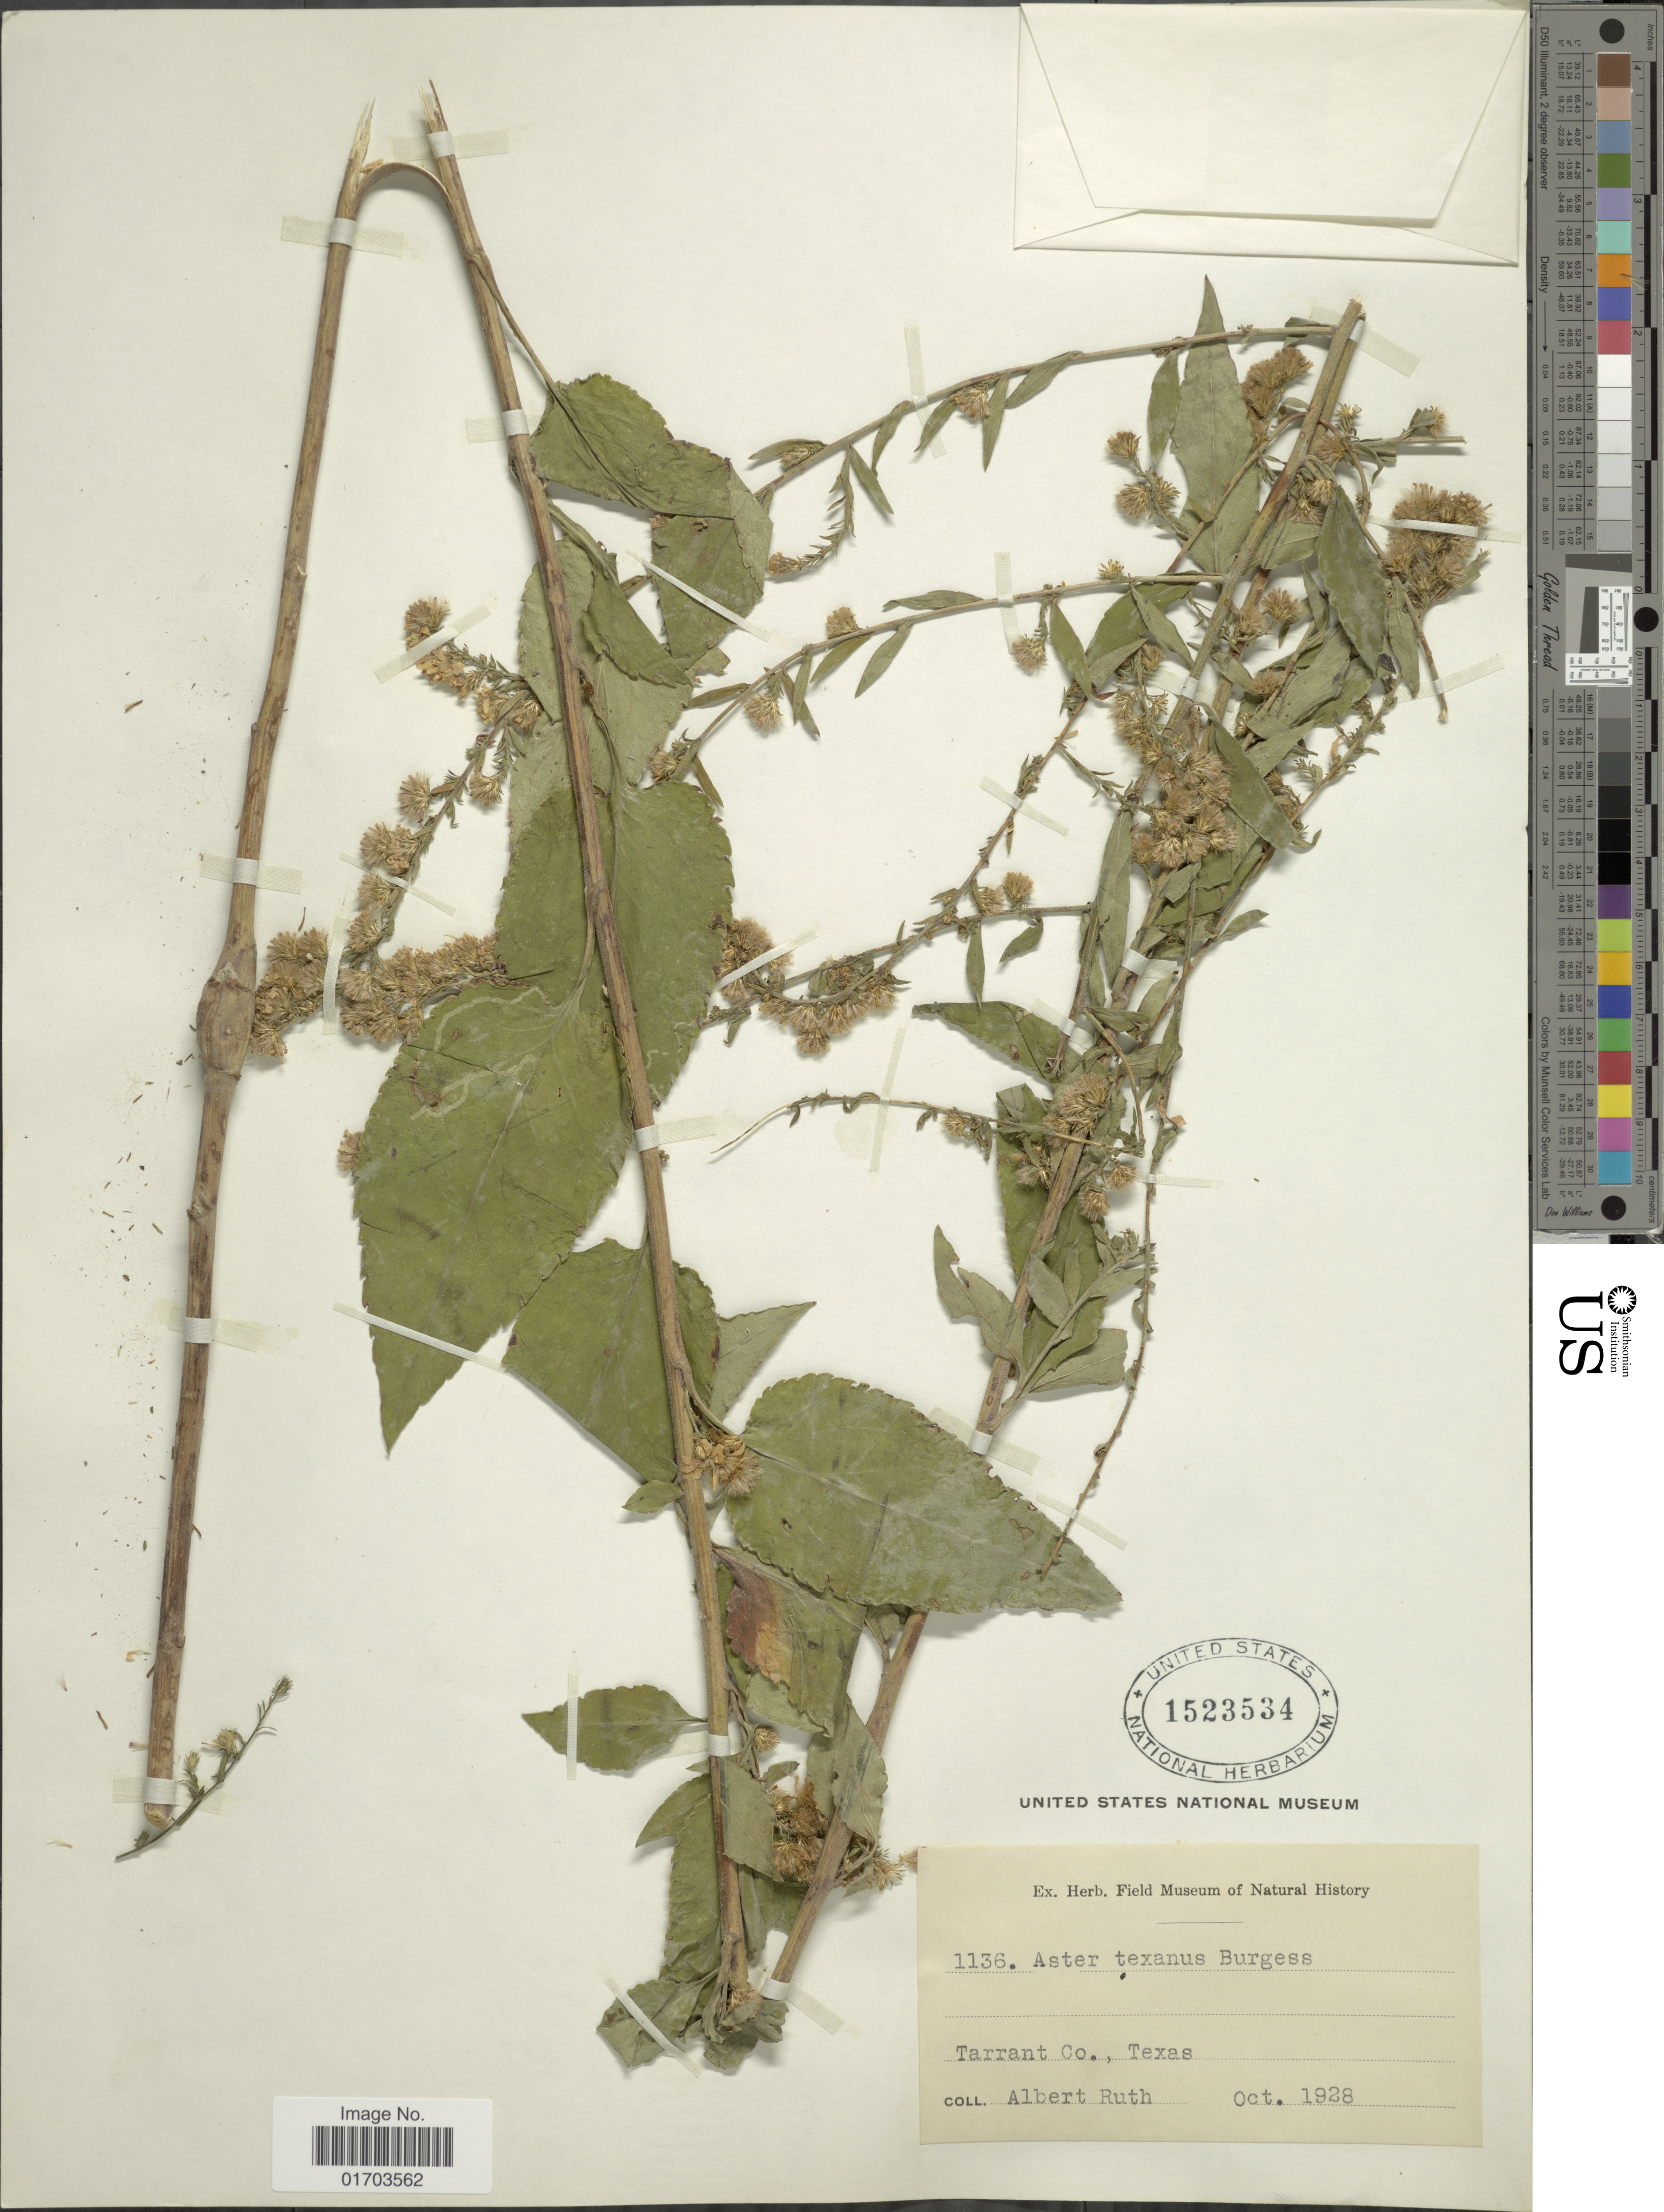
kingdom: Plantae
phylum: Tracheophyta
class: Magnoliopsida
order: Asterales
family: Asteraceae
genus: Symphyotrichum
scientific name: Symphyotrichum texanum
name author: (E.S. Burgess) Semple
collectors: A. Ruth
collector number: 1136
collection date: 1928-10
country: United States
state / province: Texas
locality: Tarrant Co.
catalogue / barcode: US 1523534